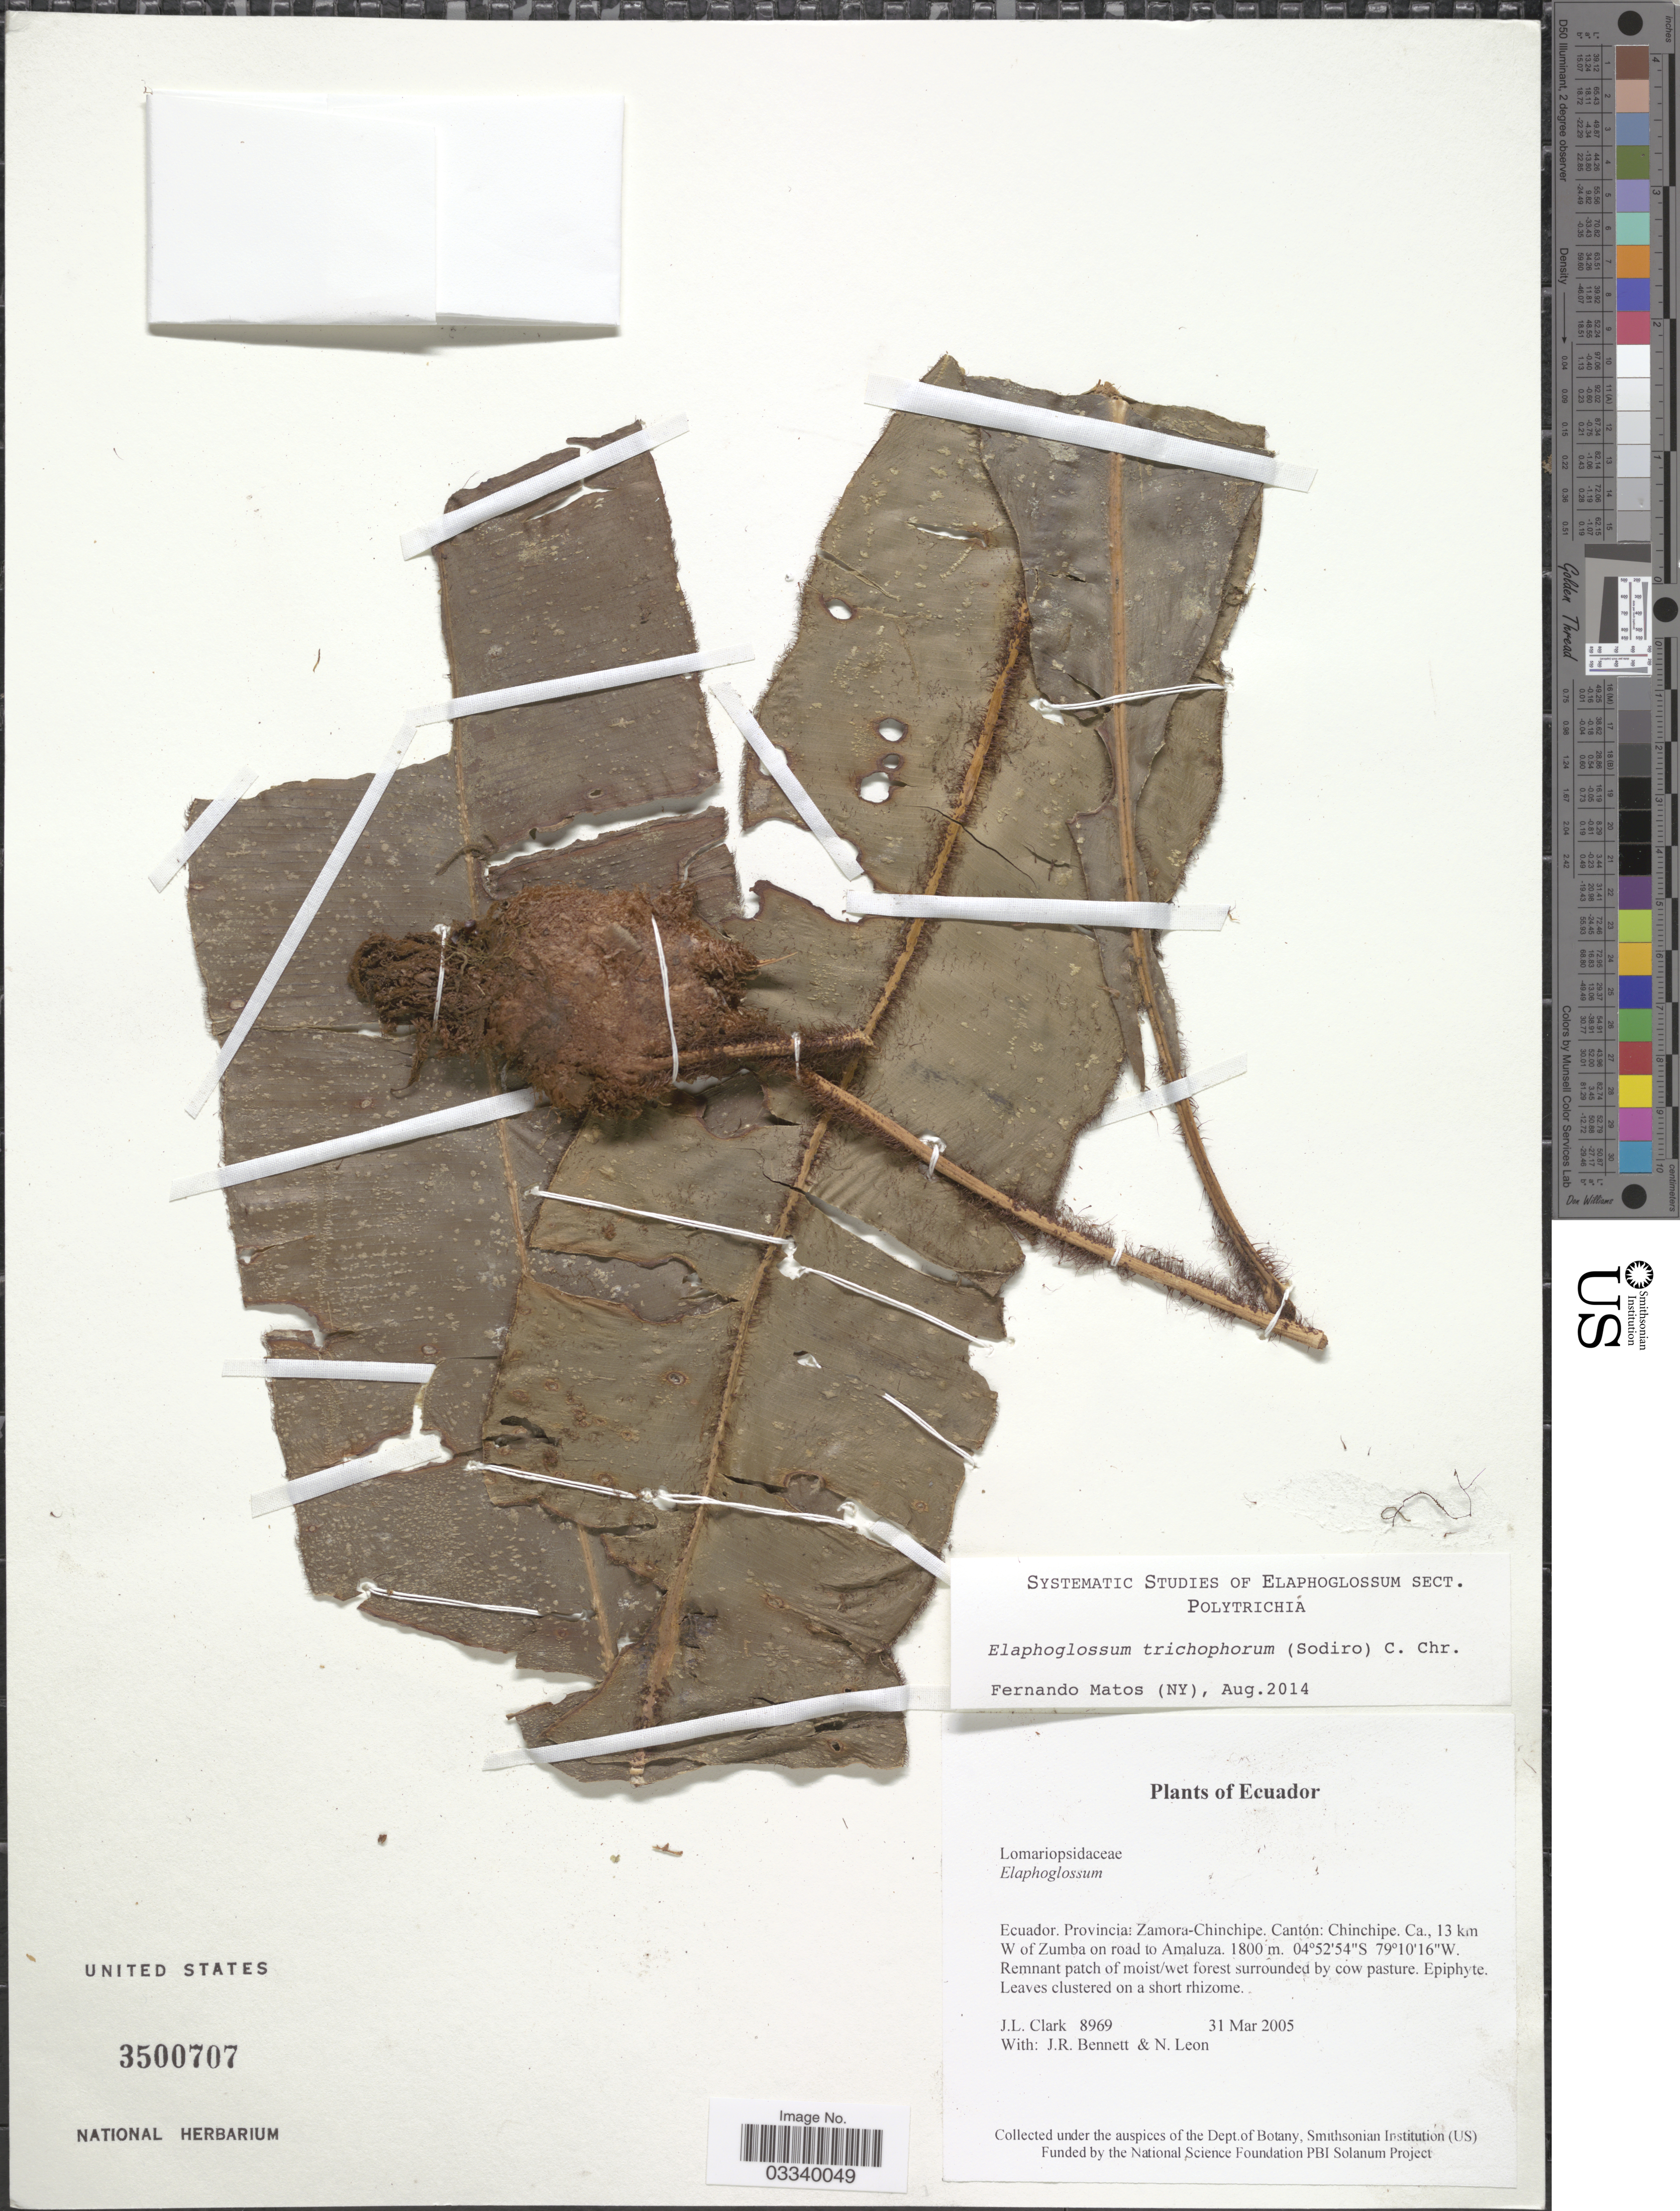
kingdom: Plantae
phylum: Tracheophyta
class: Polypodiopsida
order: Polypodiales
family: Dryopteridaceae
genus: Elaphoglossum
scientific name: Elaphoglossum trichophorum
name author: (Sodiro) C. Chr.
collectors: J. L. Clark, J. R. Bennett & N. Leon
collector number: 8969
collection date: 2005-03-31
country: Ecuador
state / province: Zamora-Chinchipe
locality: Cantón: Chinchipe. Ca. 13 km W of Zumba on road to Amaluza.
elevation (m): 1800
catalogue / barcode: US 3500707